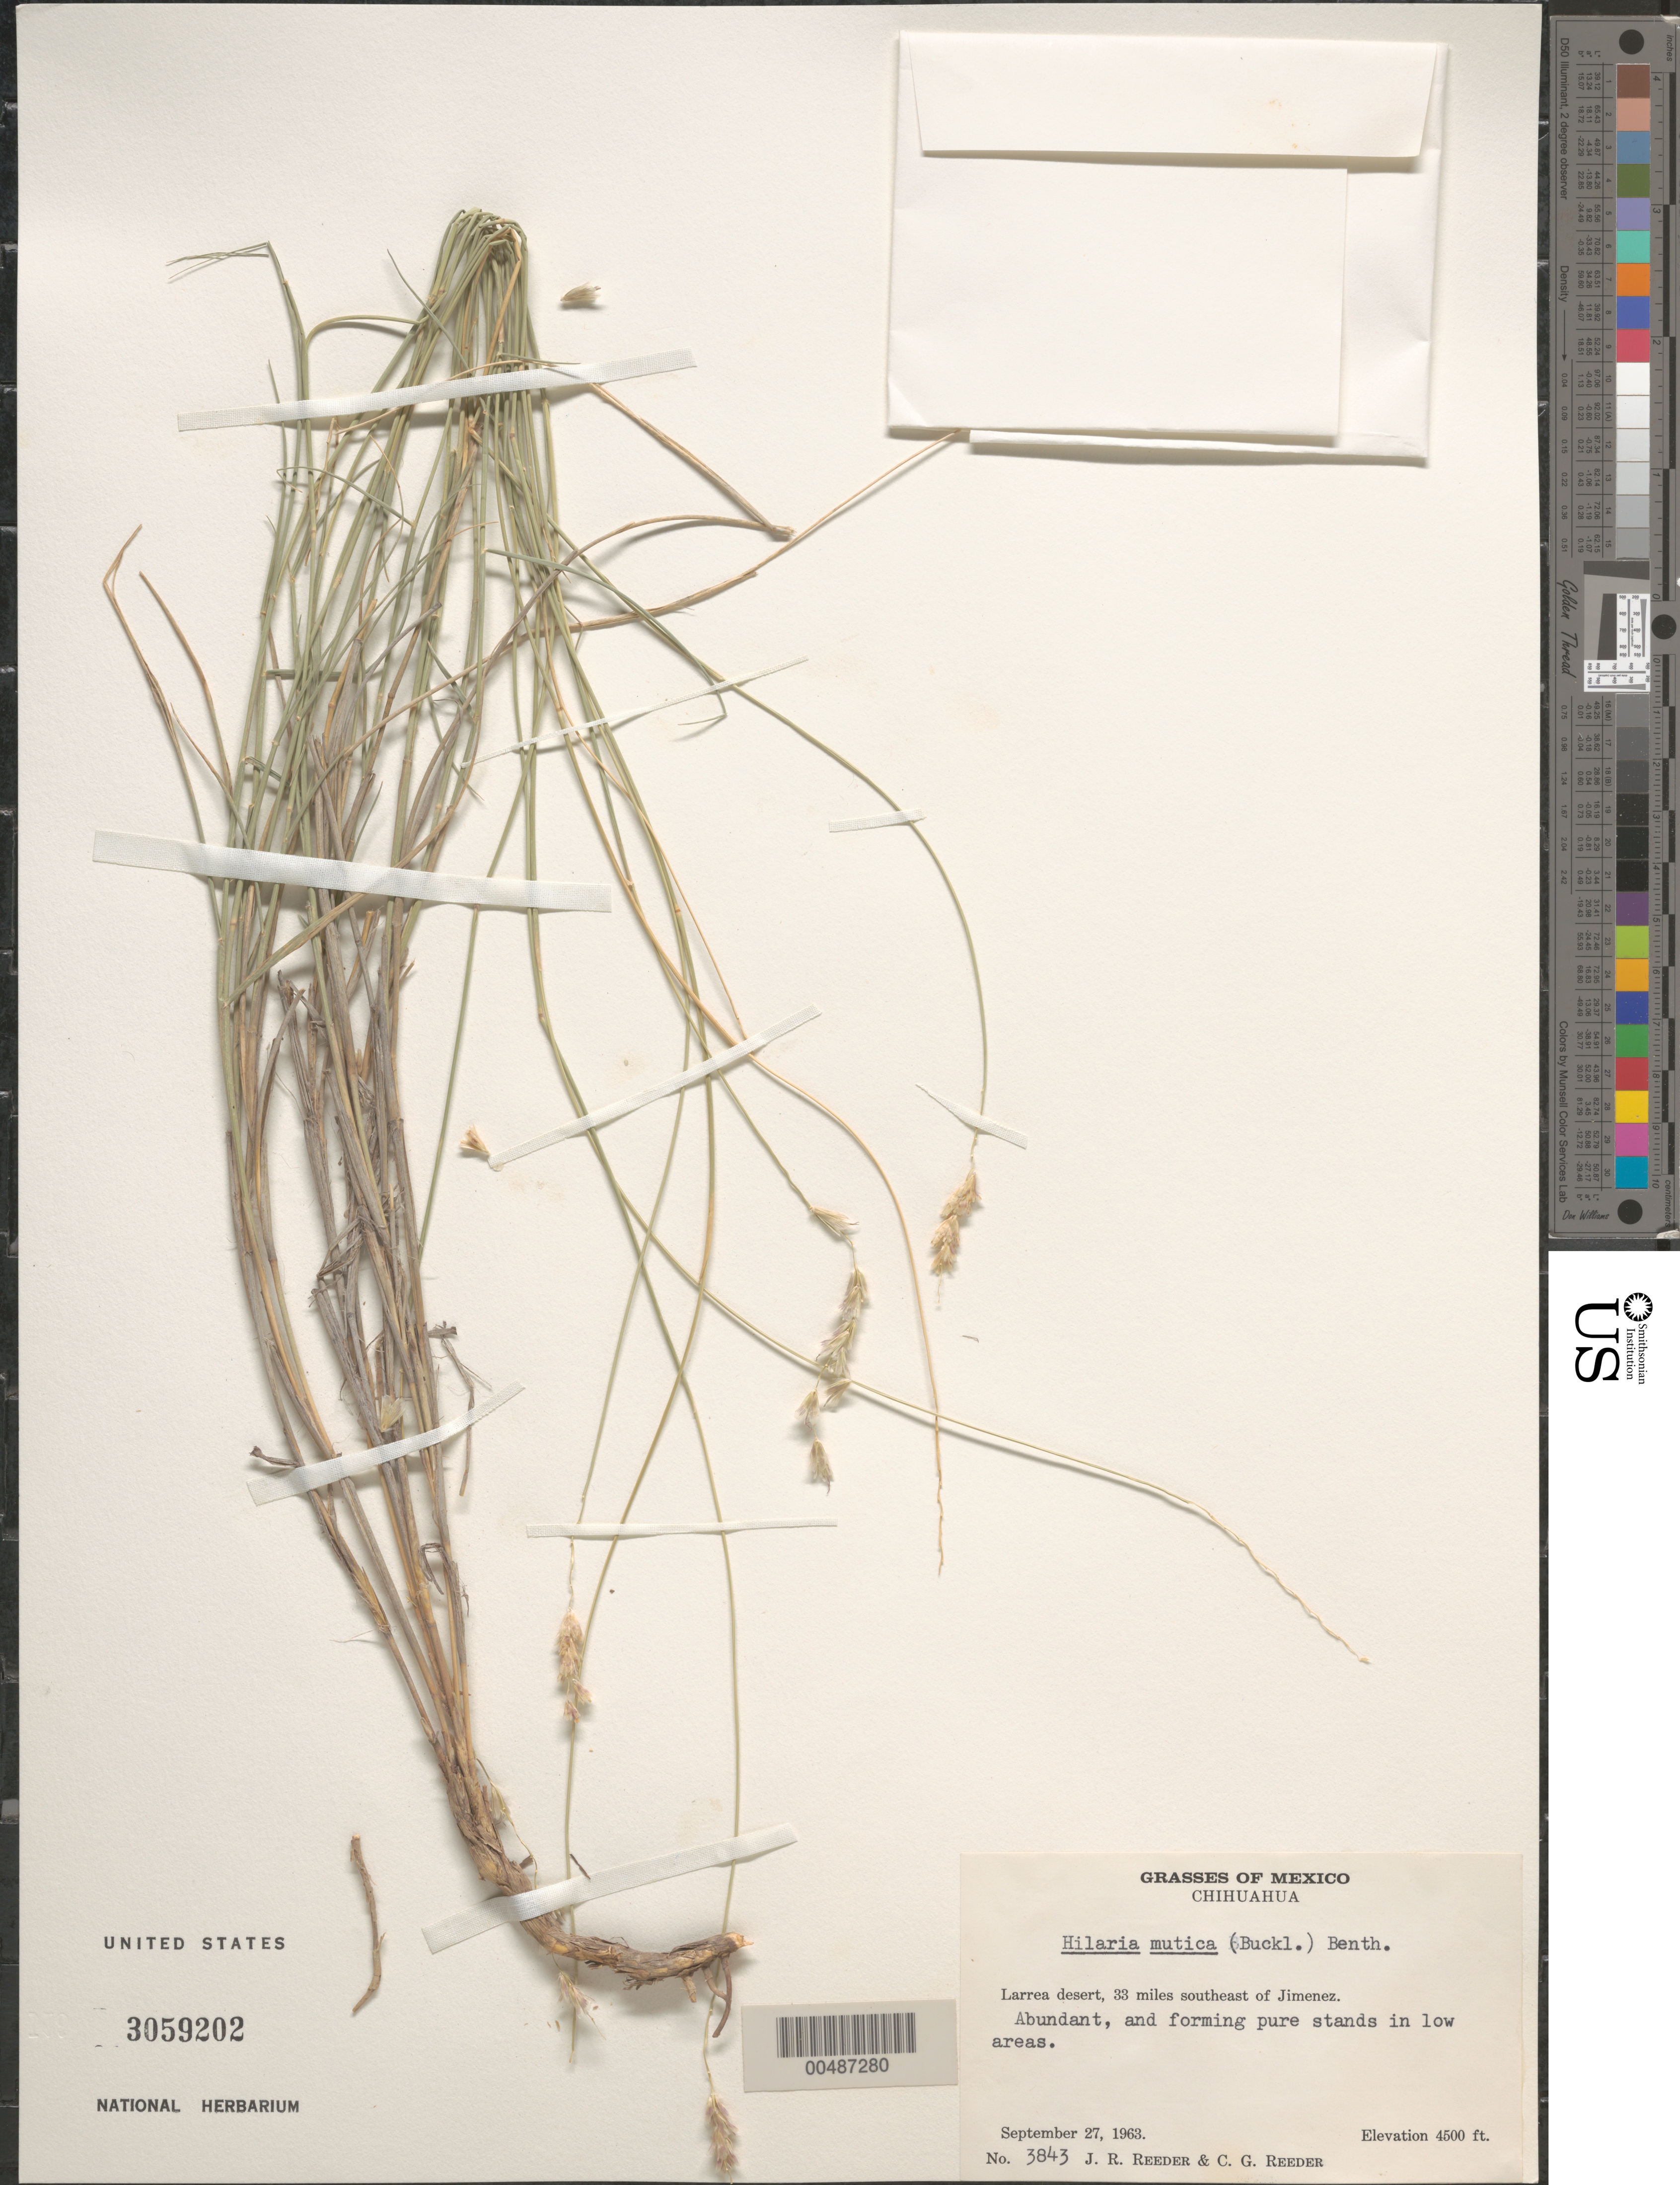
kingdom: Plantae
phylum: Tracheophyta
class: Liliopsida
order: Poales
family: Poaceae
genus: Hilaria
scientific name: Hilaria mutica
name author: (Buckley) Benth.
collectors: J. R. Reeder & C. G. Reeder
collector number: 3843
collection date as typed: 27 Sep 1963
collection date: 1963-09-27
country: Mexico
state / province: Chihuahua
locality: Larrea desert, 38 mi SE of Jimenez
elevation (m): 1372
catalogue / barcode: US 3059202